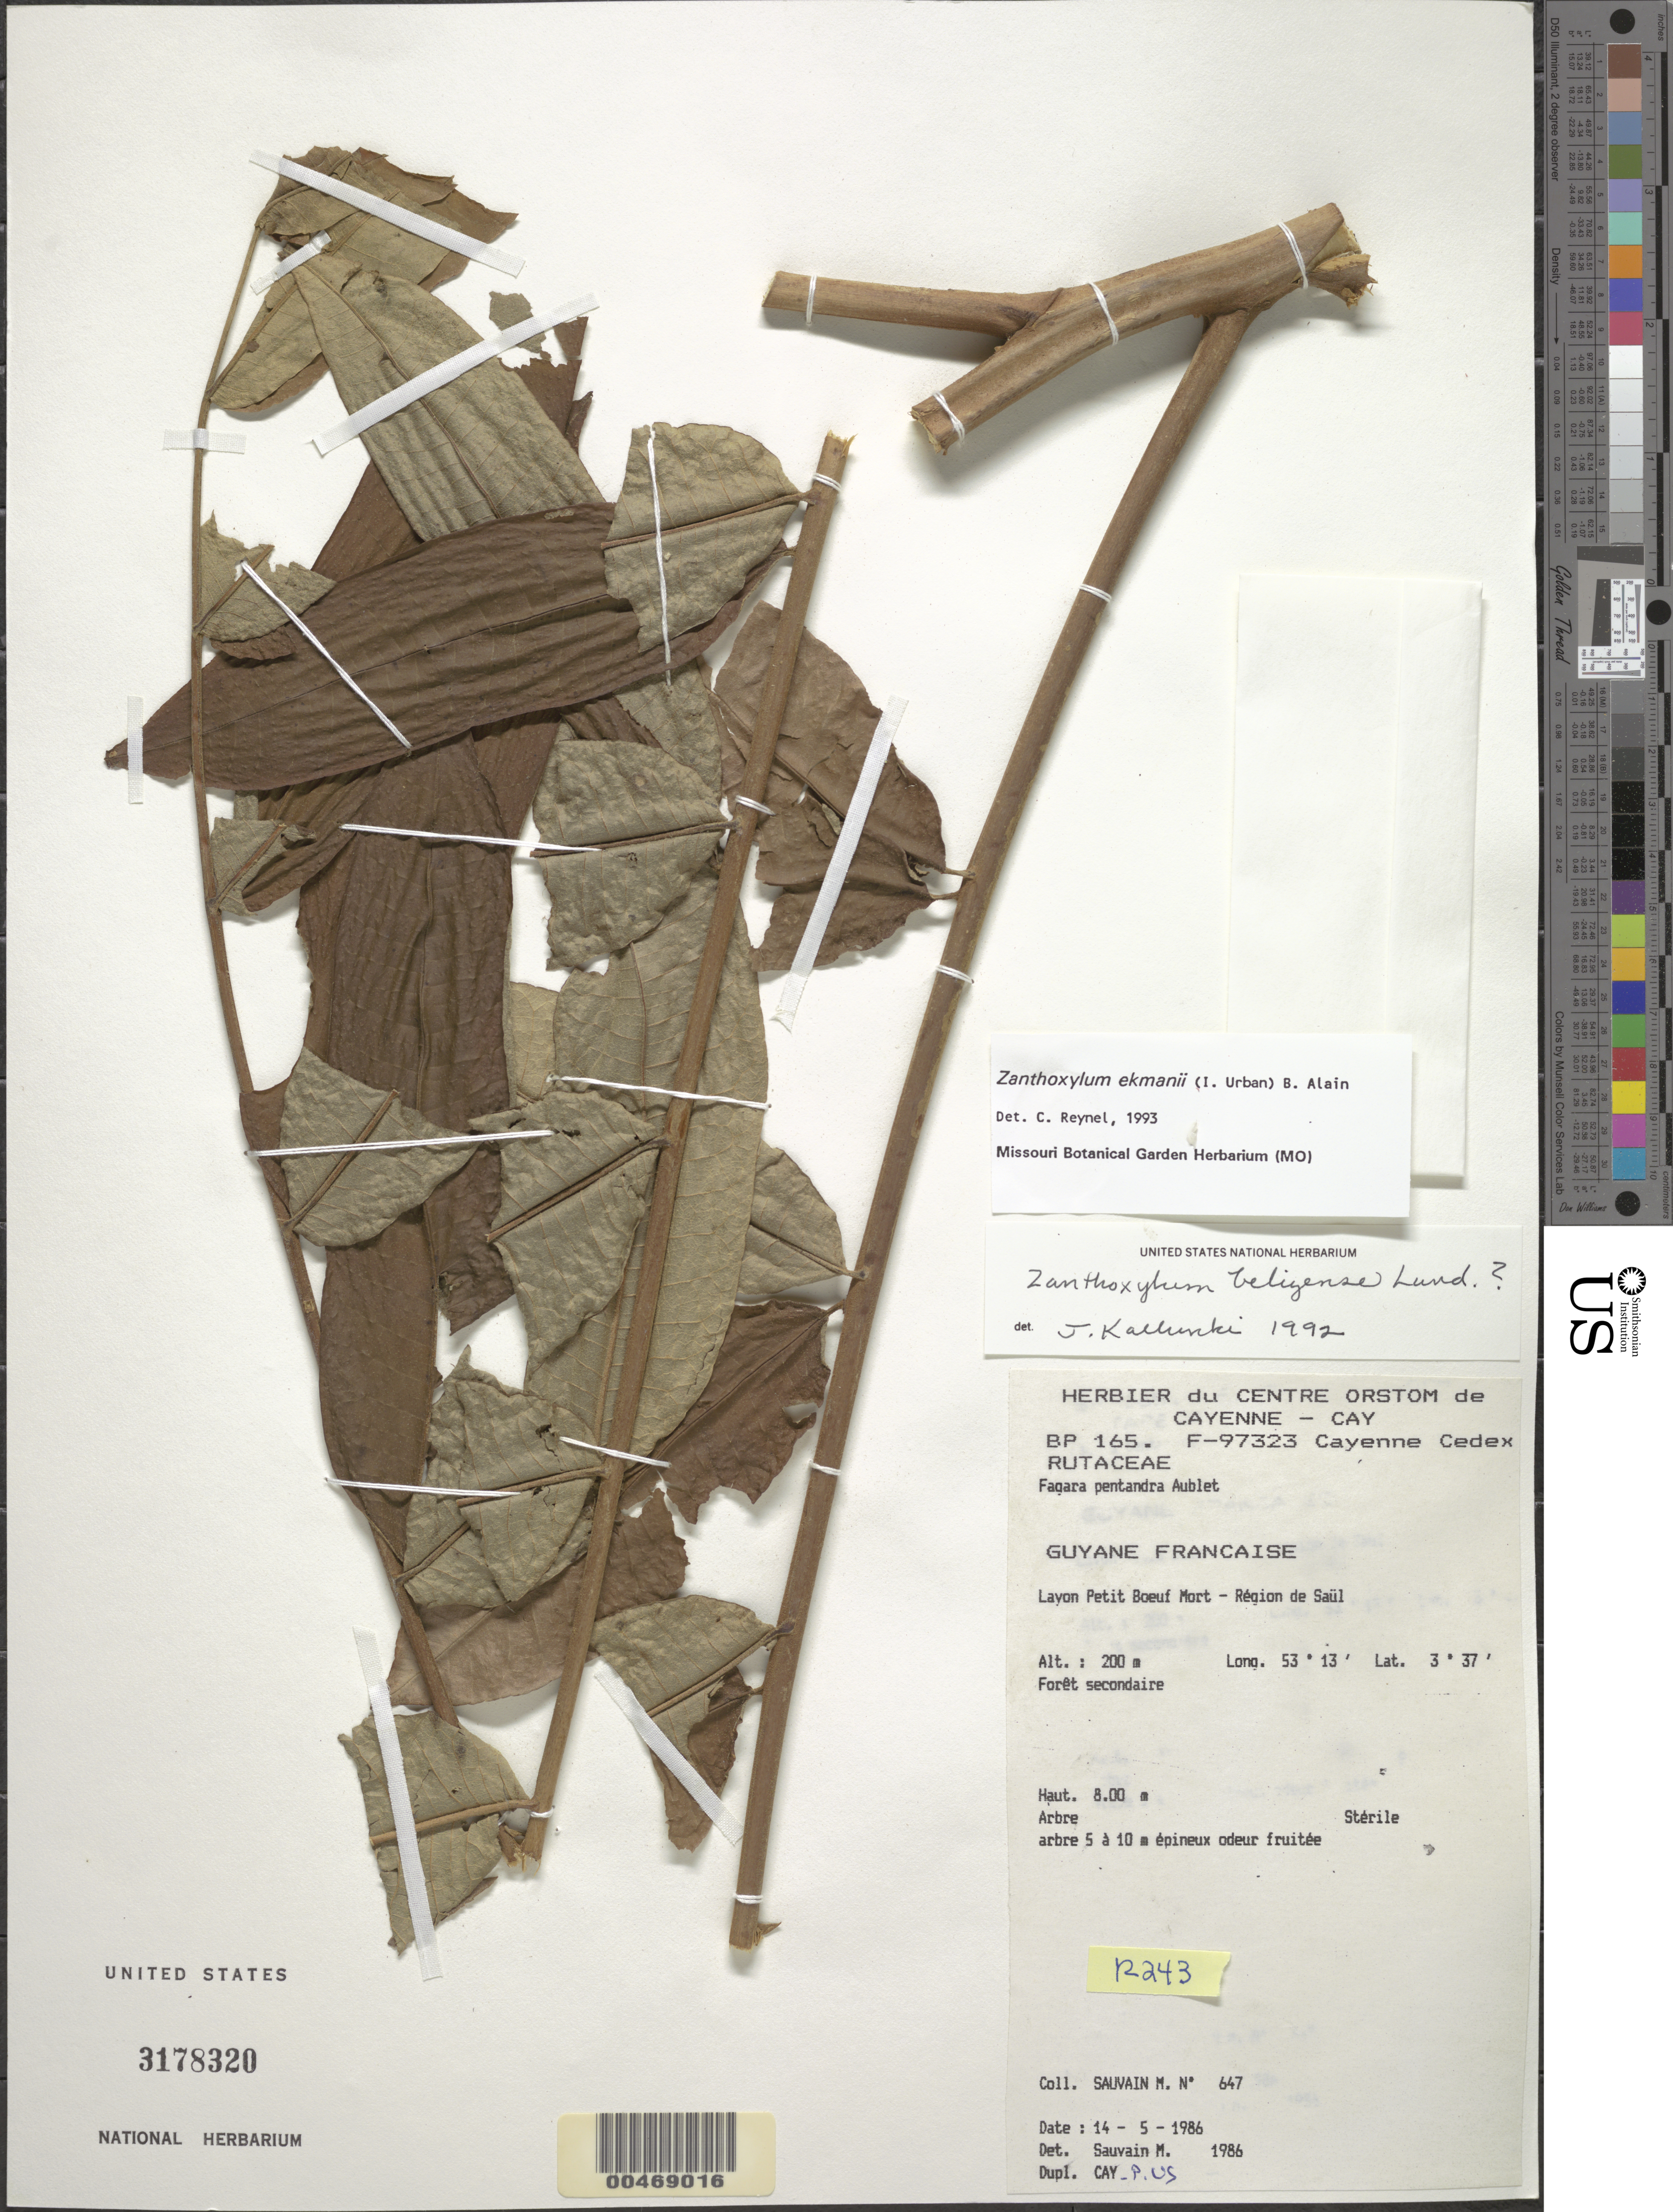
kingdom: Plantae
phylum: Tracheophyta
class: Magnoliopsida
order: Sapindales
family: Rutaceae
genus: Zanthoxylum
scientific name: Zanthoxylum ekmanii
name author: (Urb.) Alain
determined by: Reynel, Carlos A., (MO), Missouri Botanical Garden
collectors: M. Sauvain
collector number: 647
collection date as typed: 14-May-86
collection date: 1986-05-14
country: French Guiana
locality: Layon Petit Boeuf Mort, Région de Saül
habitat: Secondary forest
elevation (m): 200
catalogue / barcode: US 3178320